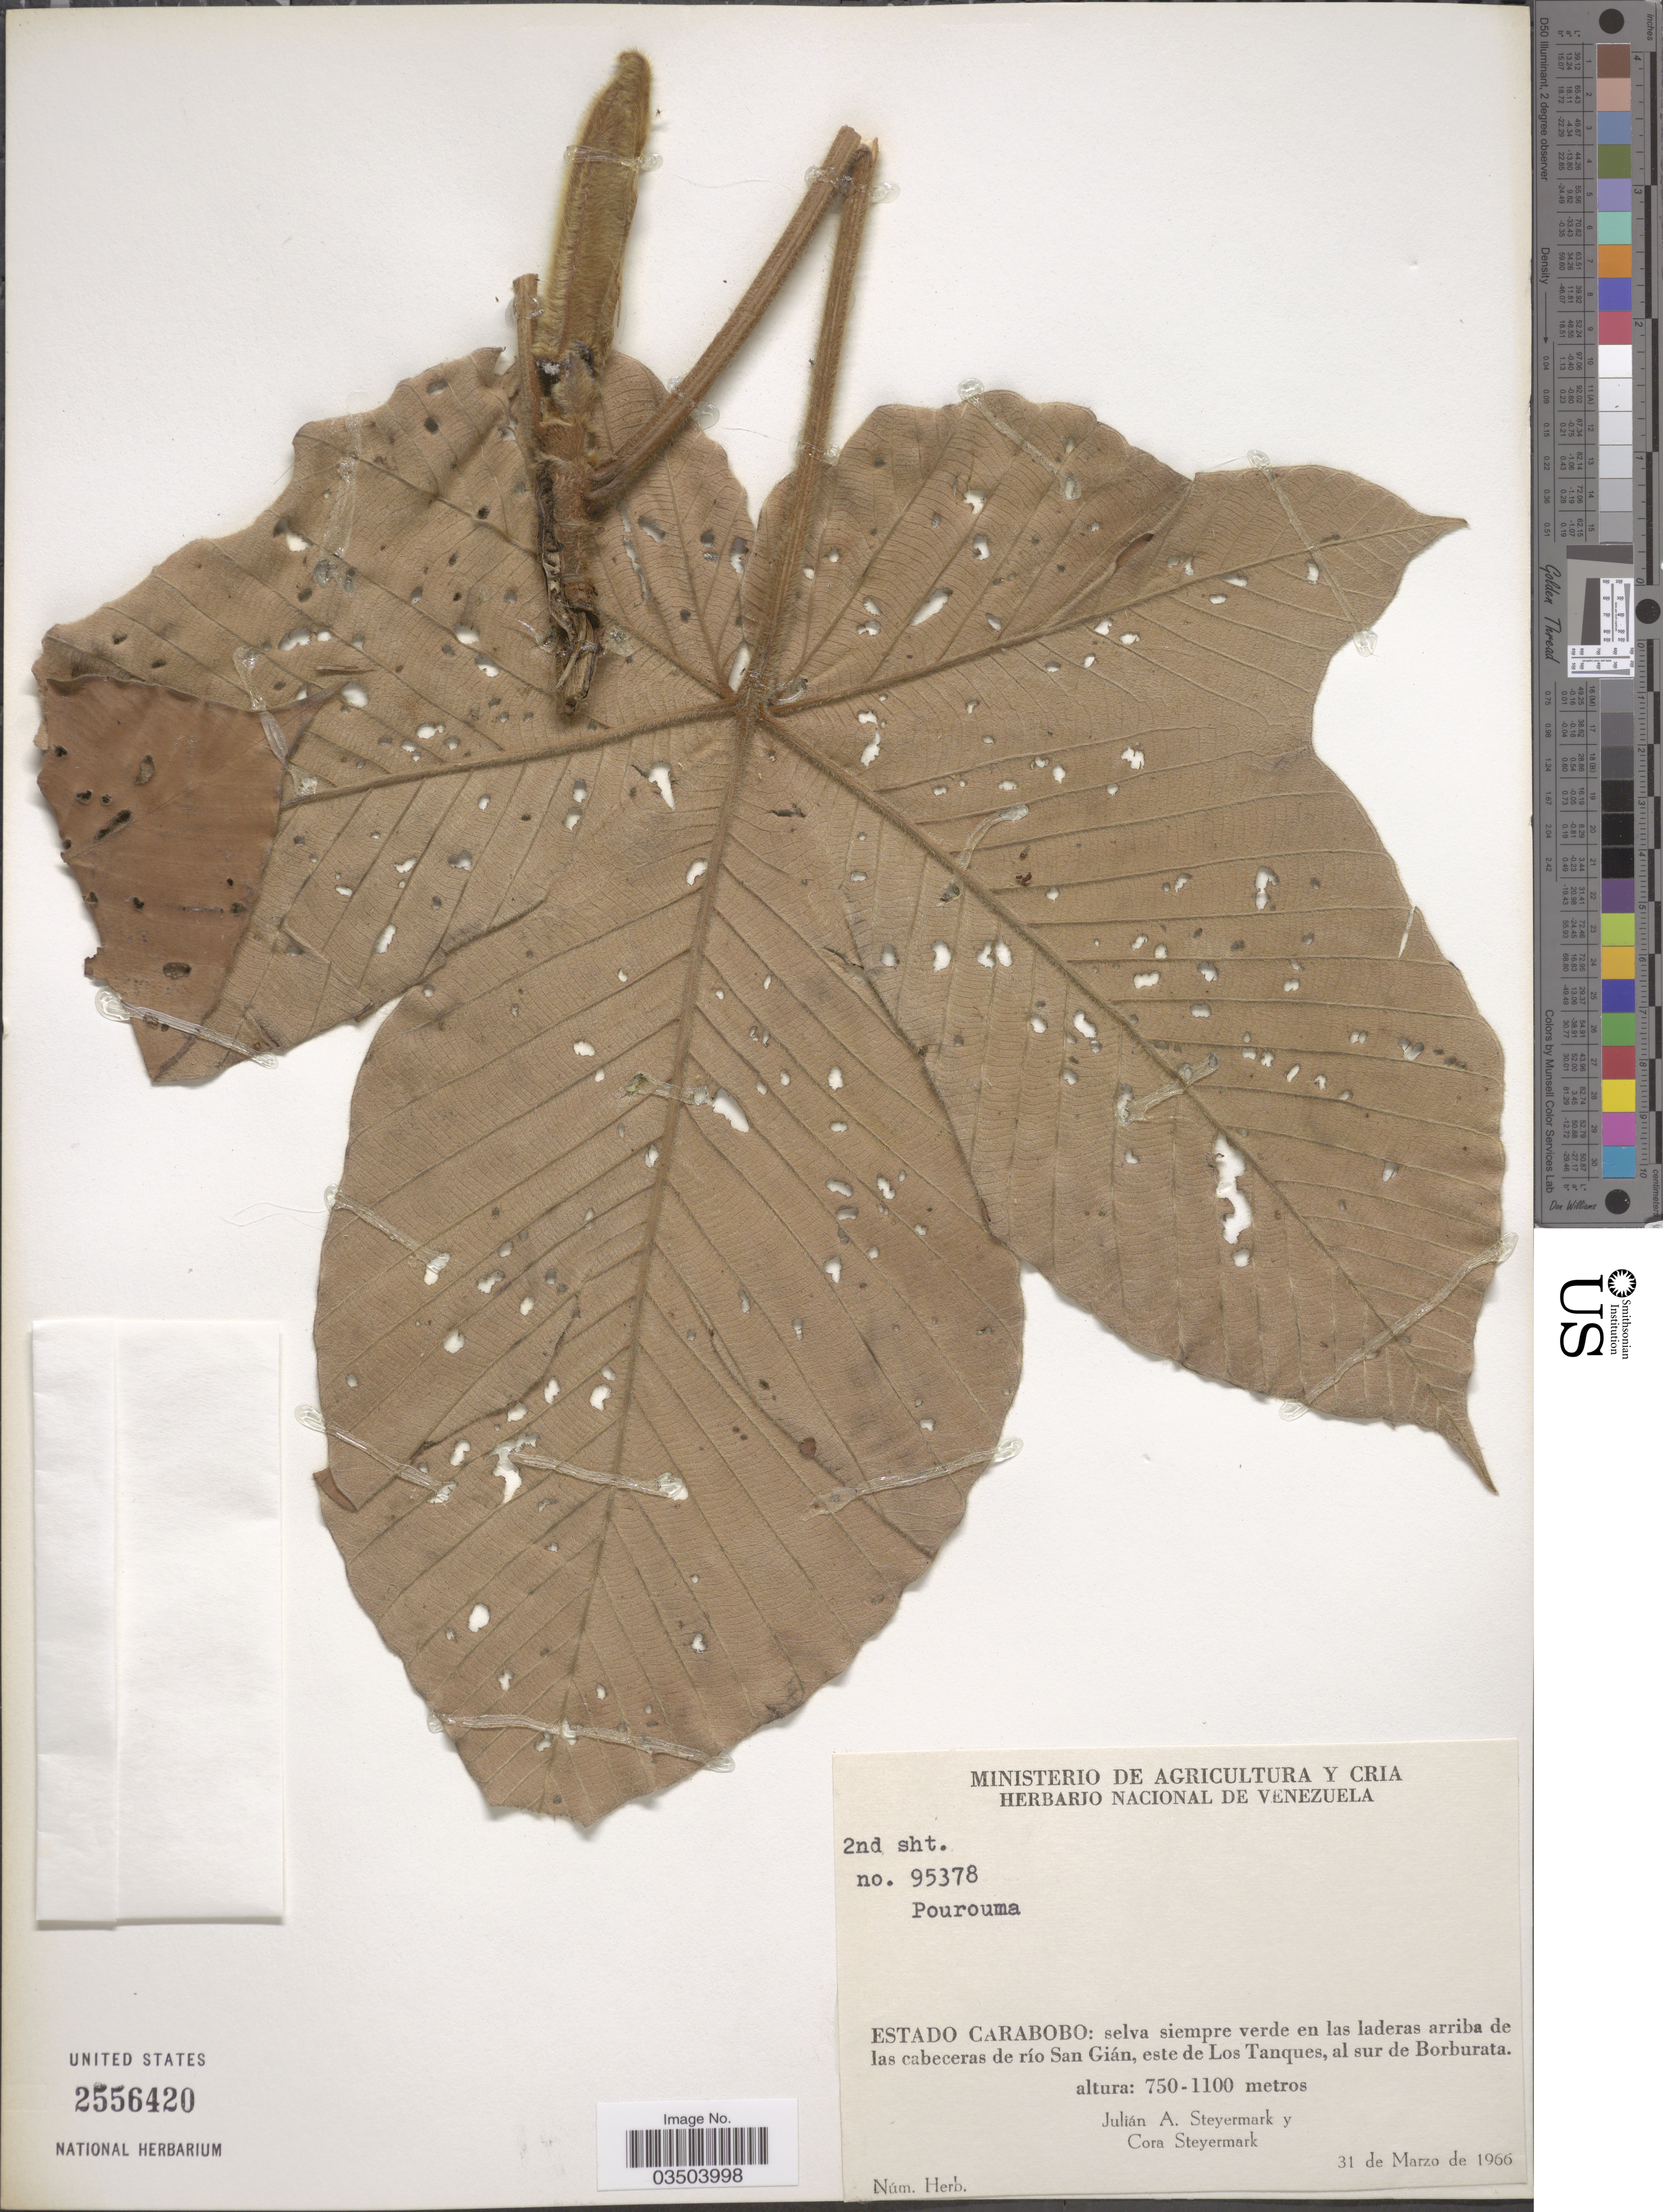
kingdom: Plantae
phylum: Tracheophyta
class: Magnoliopsida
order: Rosales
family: Urticaceae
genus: Pourouma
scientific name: Pourouma sp.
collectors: J. Steyermark & C. Steyermark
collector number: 95378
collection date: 1966-05-31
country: Venezuela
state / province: Carabobo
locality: Estado Carabobo: selva siempre verde en las laderas arriba de las cabeceras de río San Gián, este de Los Tanques, al sur de Borburata.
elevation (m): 750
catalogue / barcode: US 2556420